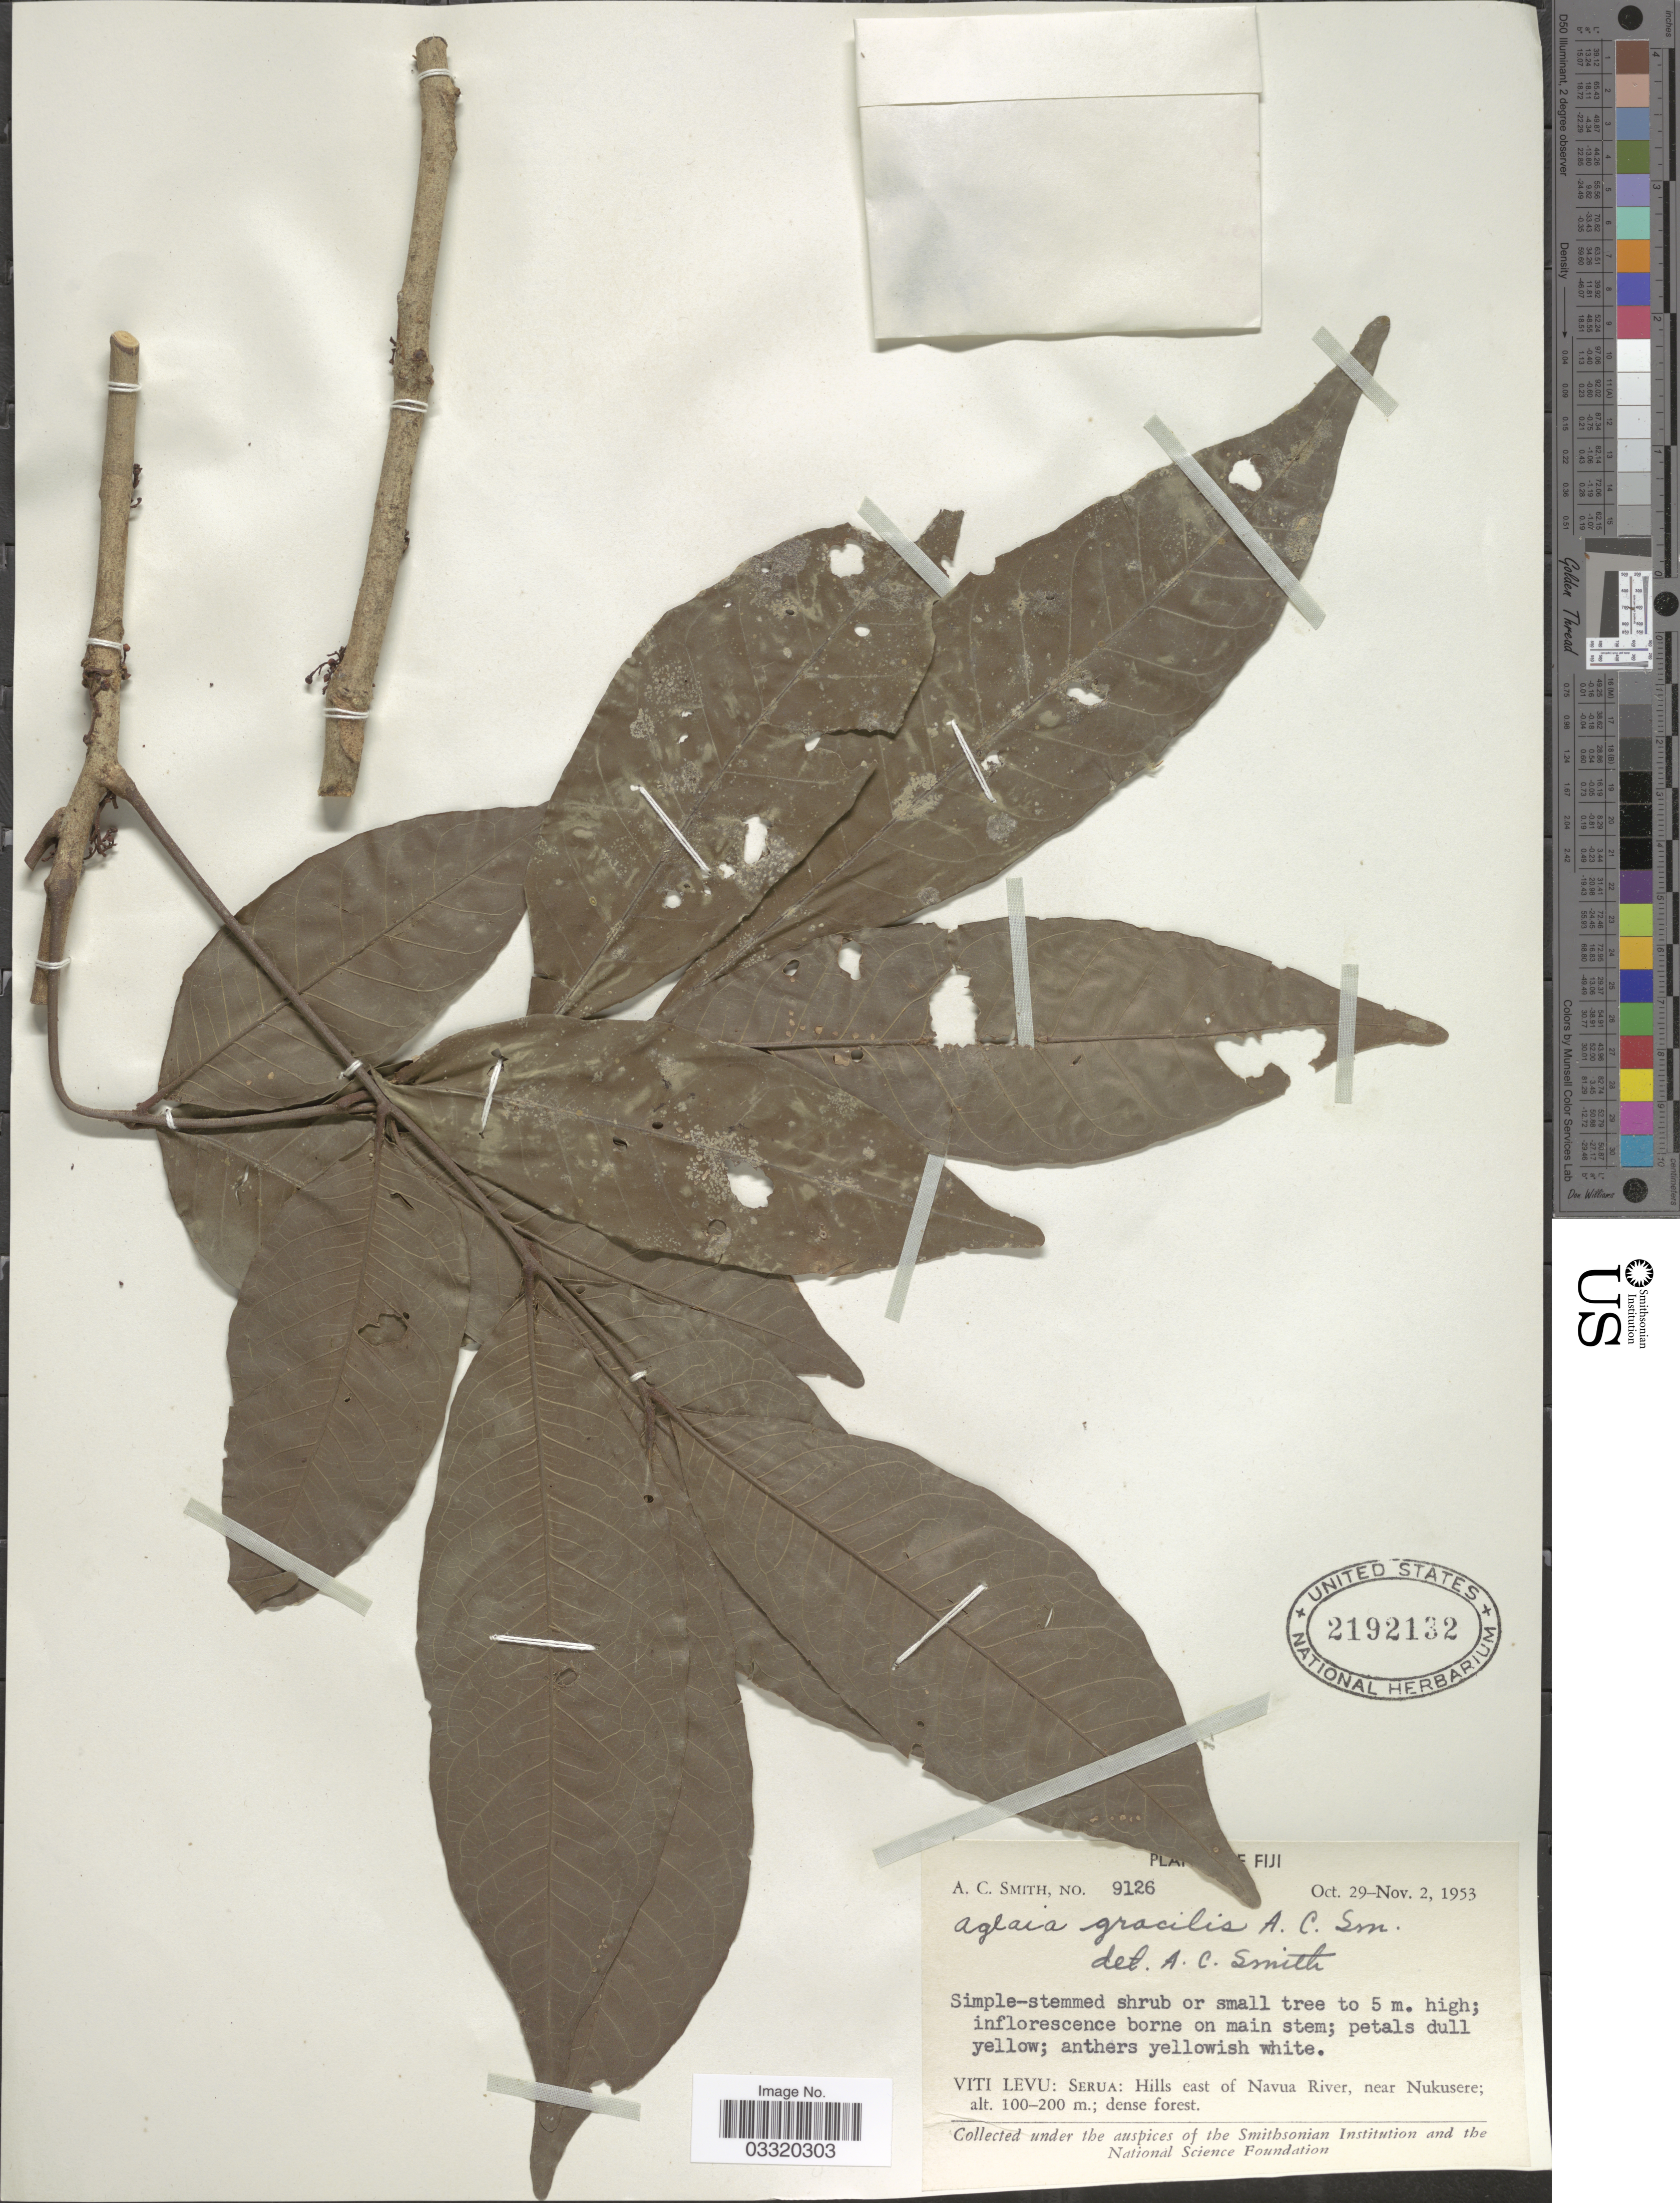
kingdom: Plantae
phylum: Tracheophyta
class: Magnoliopsida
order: Sapindales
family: Meliaceae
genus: Aglaia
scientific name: Aglaia gracilis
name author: A.C. Sm.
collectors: A. C. Smith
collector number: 9126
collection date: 1953-10-29/1953-11-02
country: Fiji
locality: Viti Levu: Serua: Hills east of Navua River, near Nukusere.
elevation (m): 100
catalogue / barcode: US 2192132